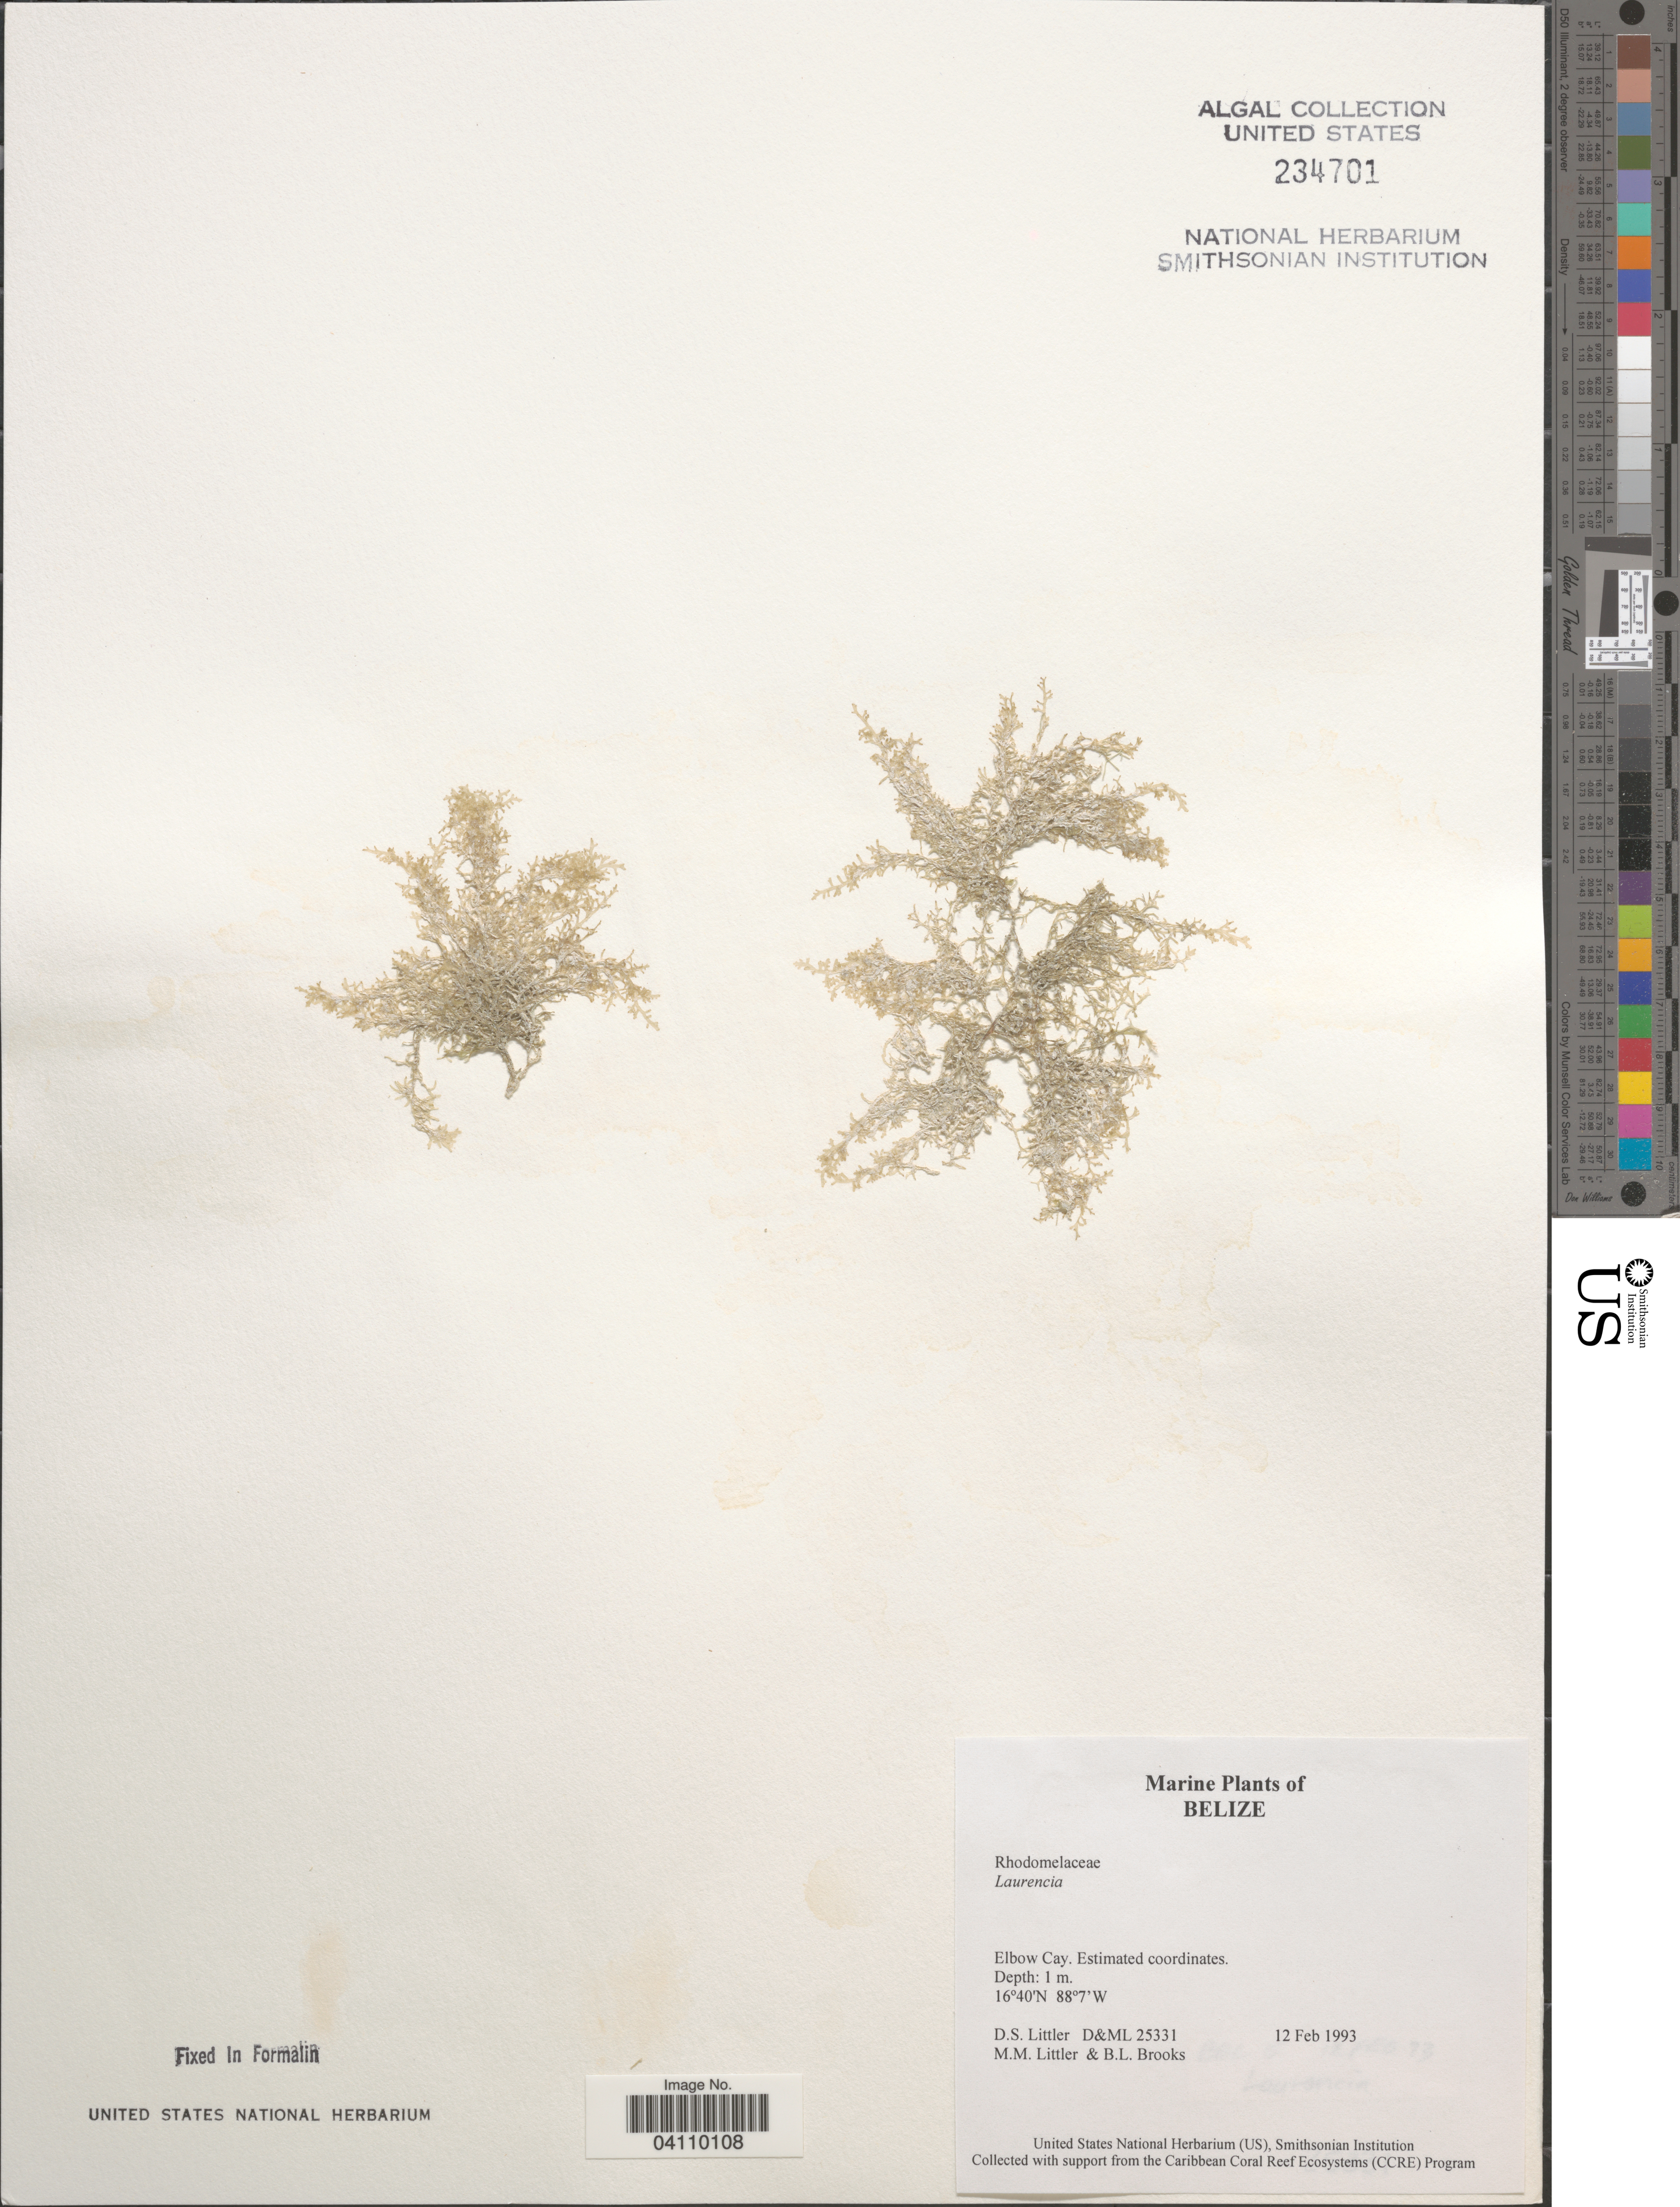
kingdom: Plantae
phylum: Rhodophyta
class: Florideophyceae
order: Ceramiales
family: Rhodomelaceae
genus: Laurencia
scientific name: Laurencia sp.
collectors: D. S. Littler & B. Brooks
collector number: D&ML25331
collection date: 1993-02-12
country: Belize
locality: Elbow Cay.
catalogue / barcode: US 234701